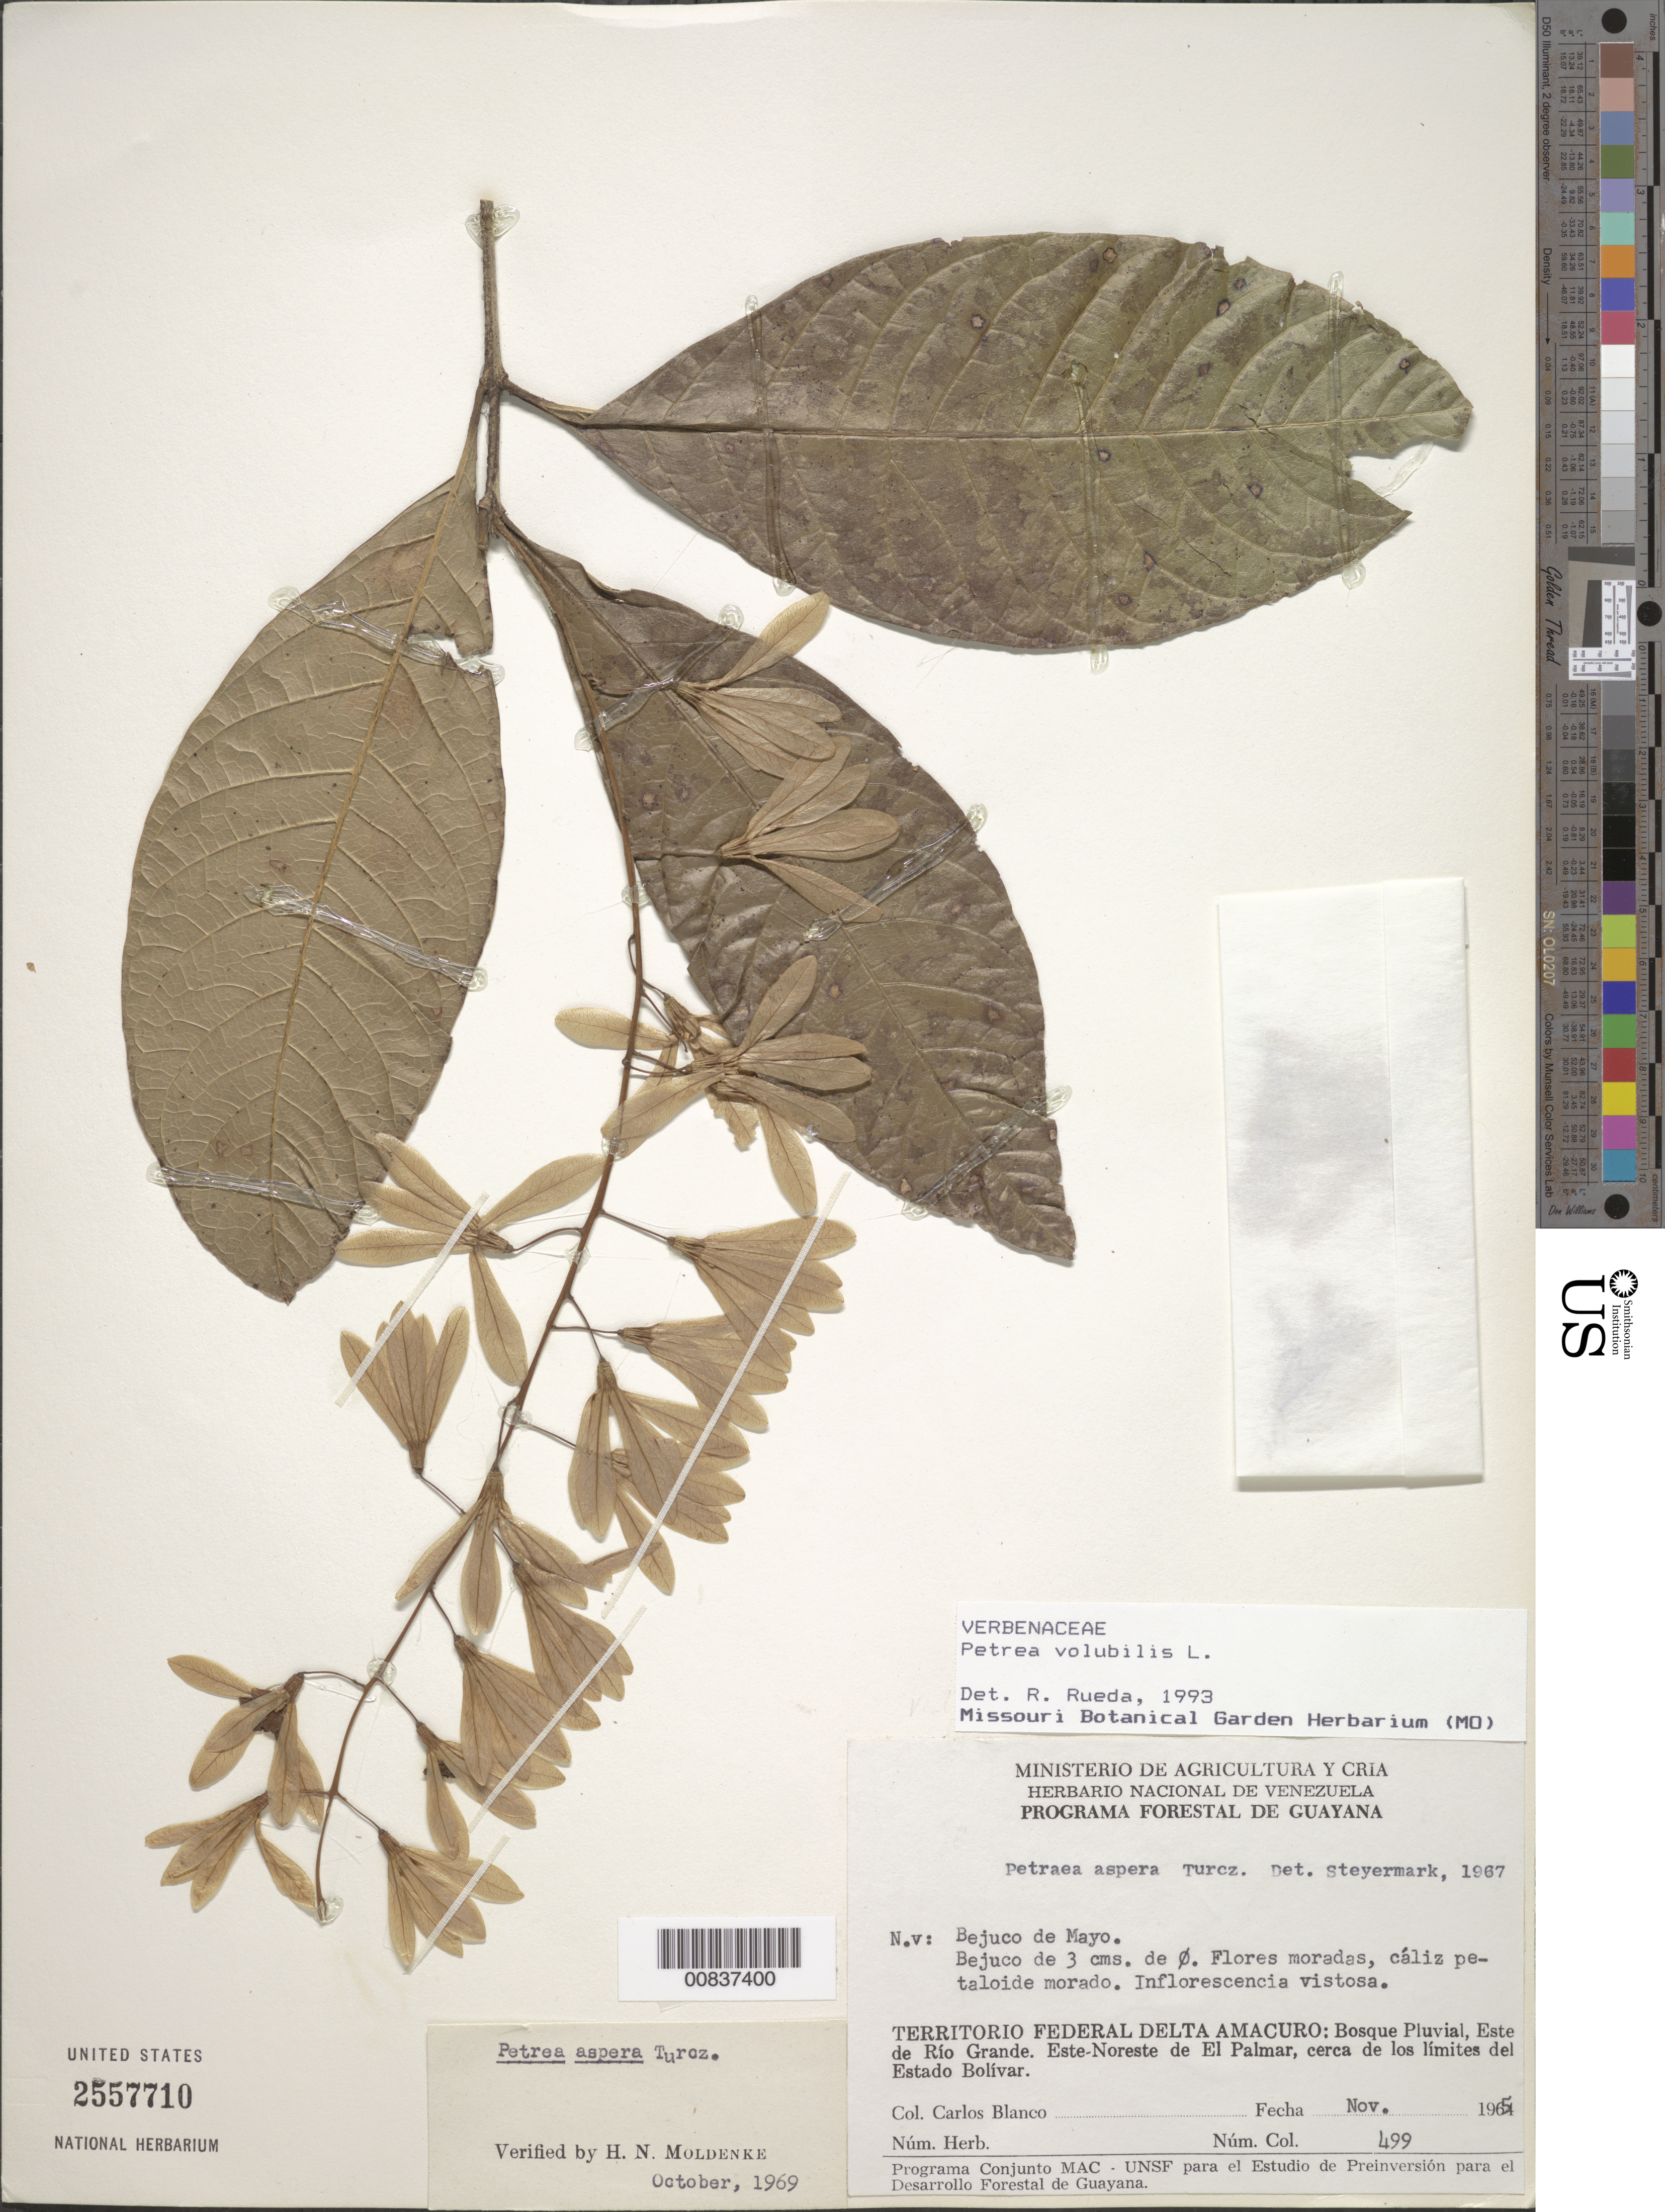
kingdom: Plantae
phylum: Tracheophyta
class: Magnoliopsida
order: Lamiales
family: Verbenaceae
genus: Petrea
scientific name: Petrea volubilis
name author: L.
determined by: Rueda, R. M.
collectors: C. A. Blanco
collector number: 499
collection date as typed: Nov-65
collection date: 1965-11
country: Venezuela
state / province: Delta Amacuro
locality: Río Grande, Este de; Este-Noreste de El Palmar, cerca de los limites del Estado Bolívar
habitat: Rainforest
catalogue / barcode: US 2557710